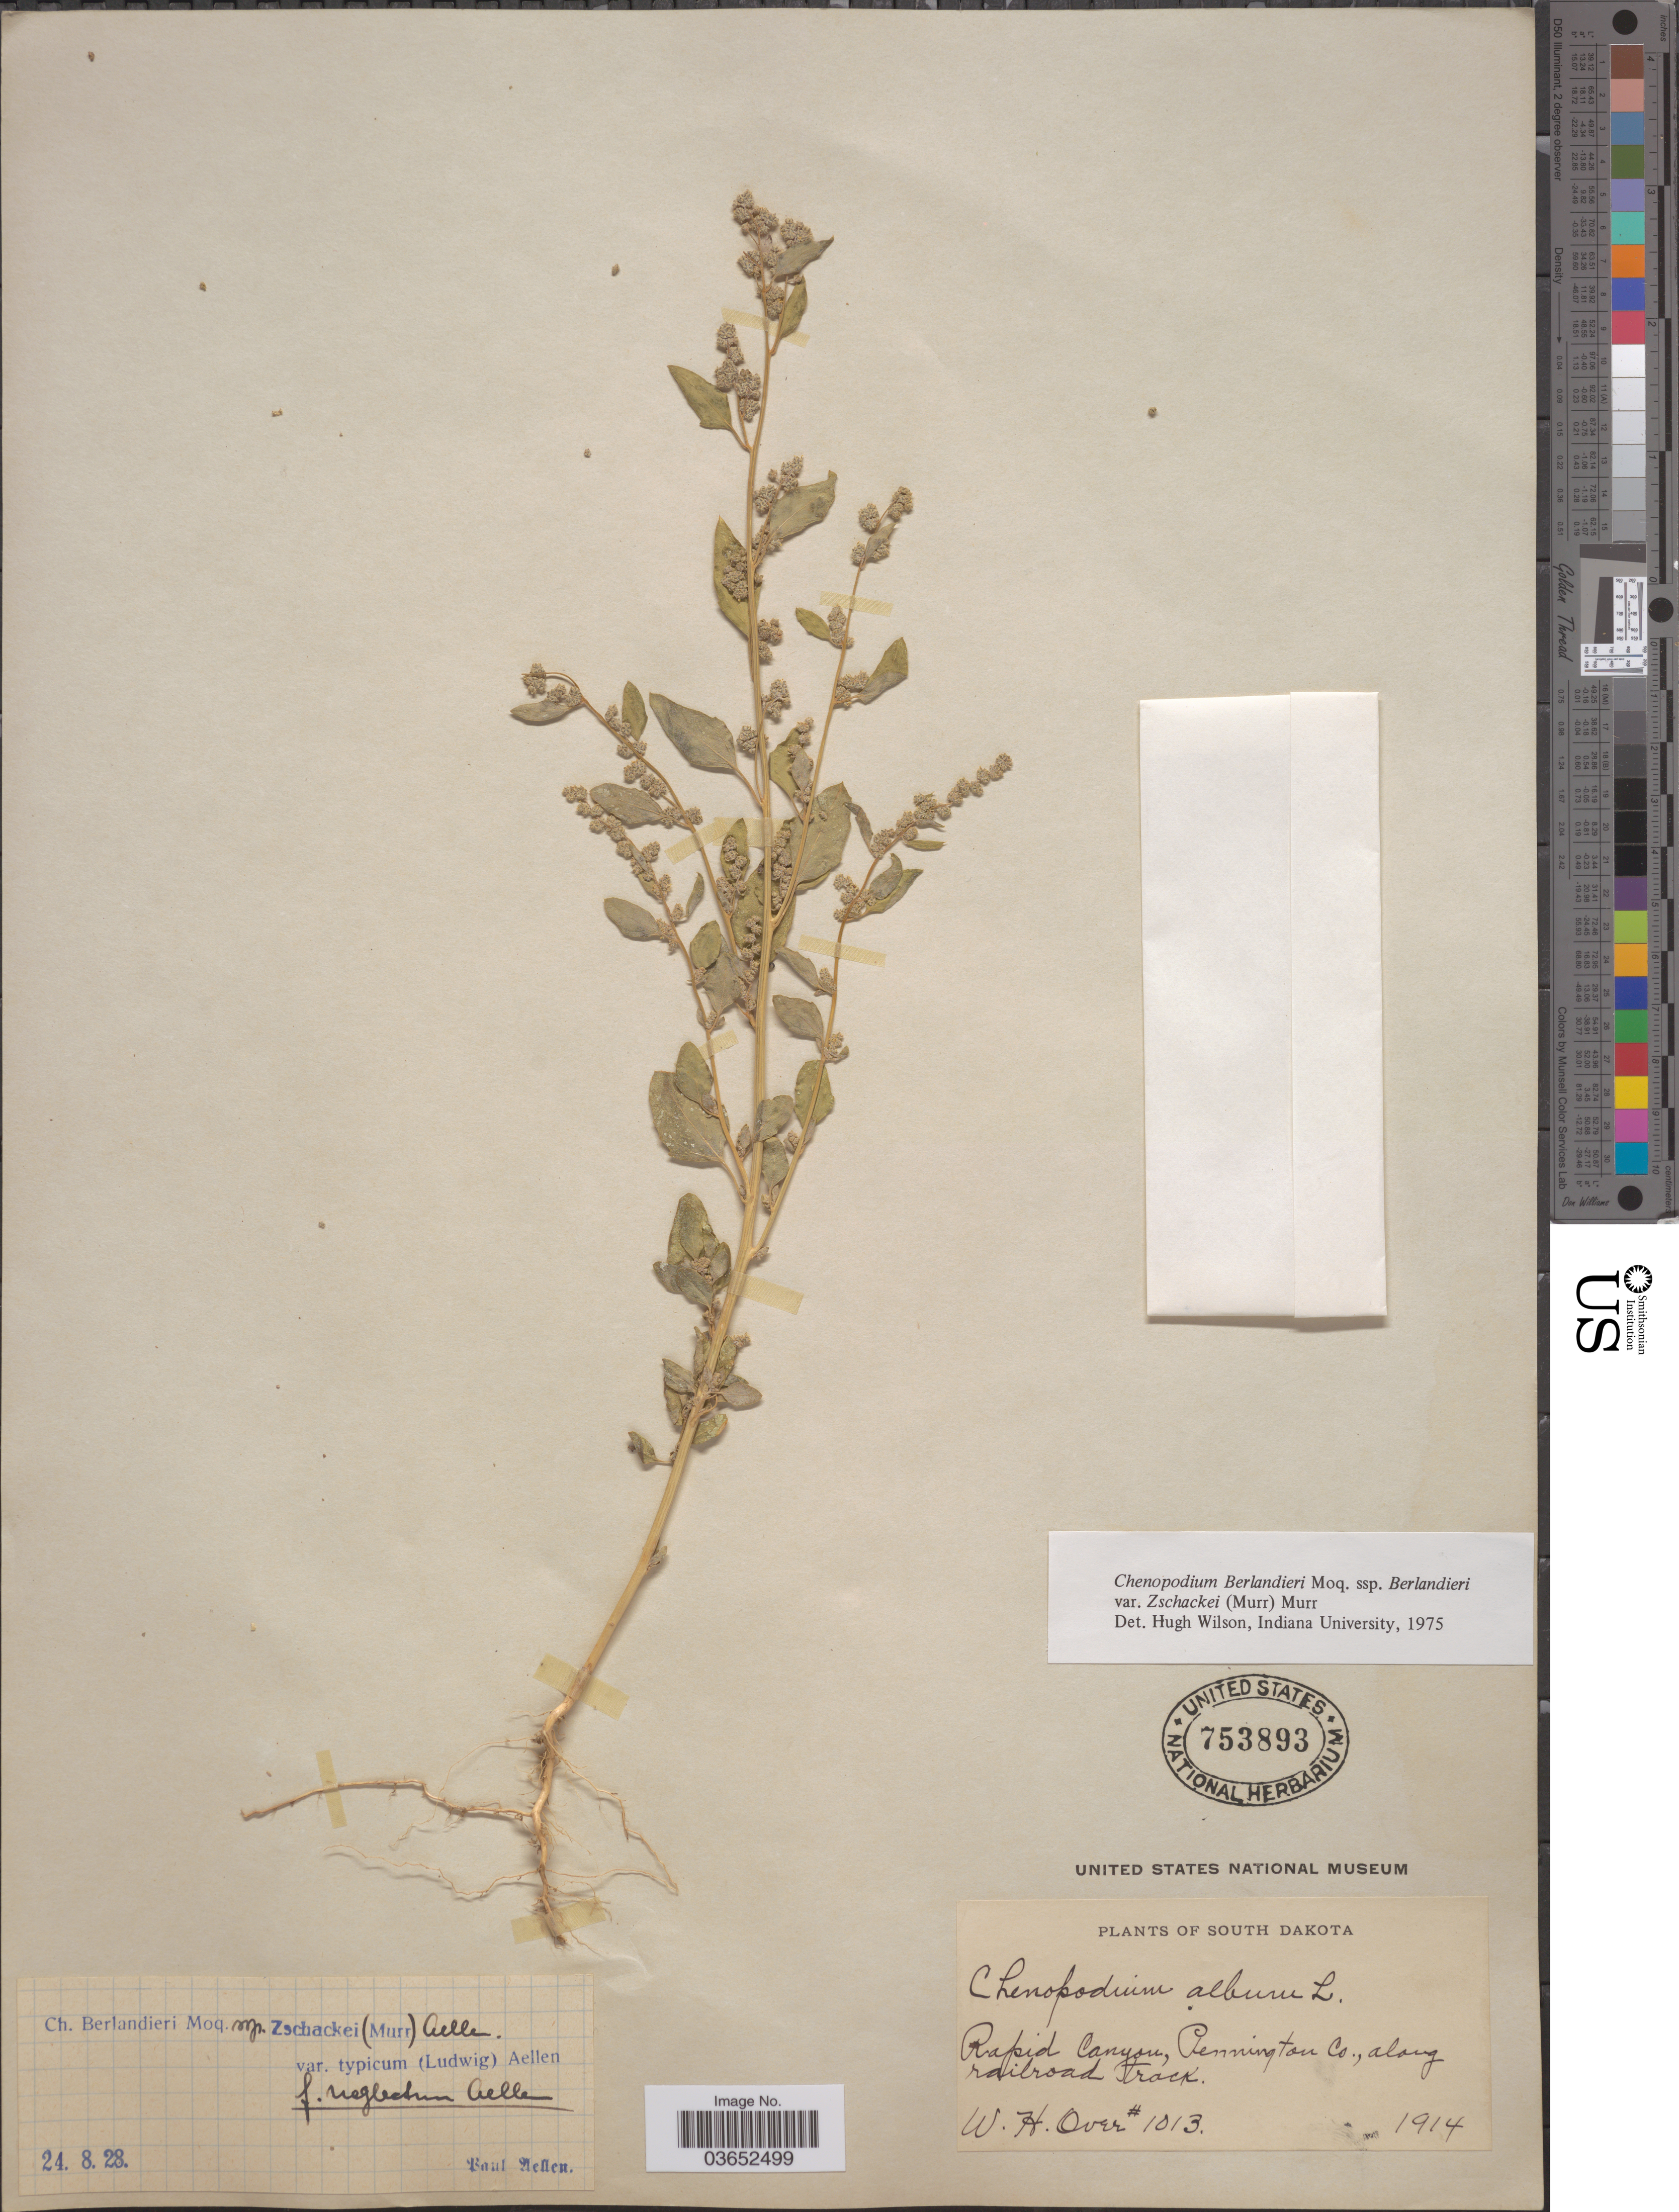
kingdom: Plantae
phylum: Tracheophyta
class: Magnoliopsida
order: Caryophyllales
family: Amaranthaceae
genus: Chenopodium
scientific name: Chenopodium berlandieri var. typicum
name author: A. Ludw. ex Graebn.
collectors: W. Over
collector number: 1013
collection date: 1914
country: United States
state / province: South Dakota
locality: Rapid Canyon, Pennington Co., along railroad track.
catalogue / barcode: US 753893